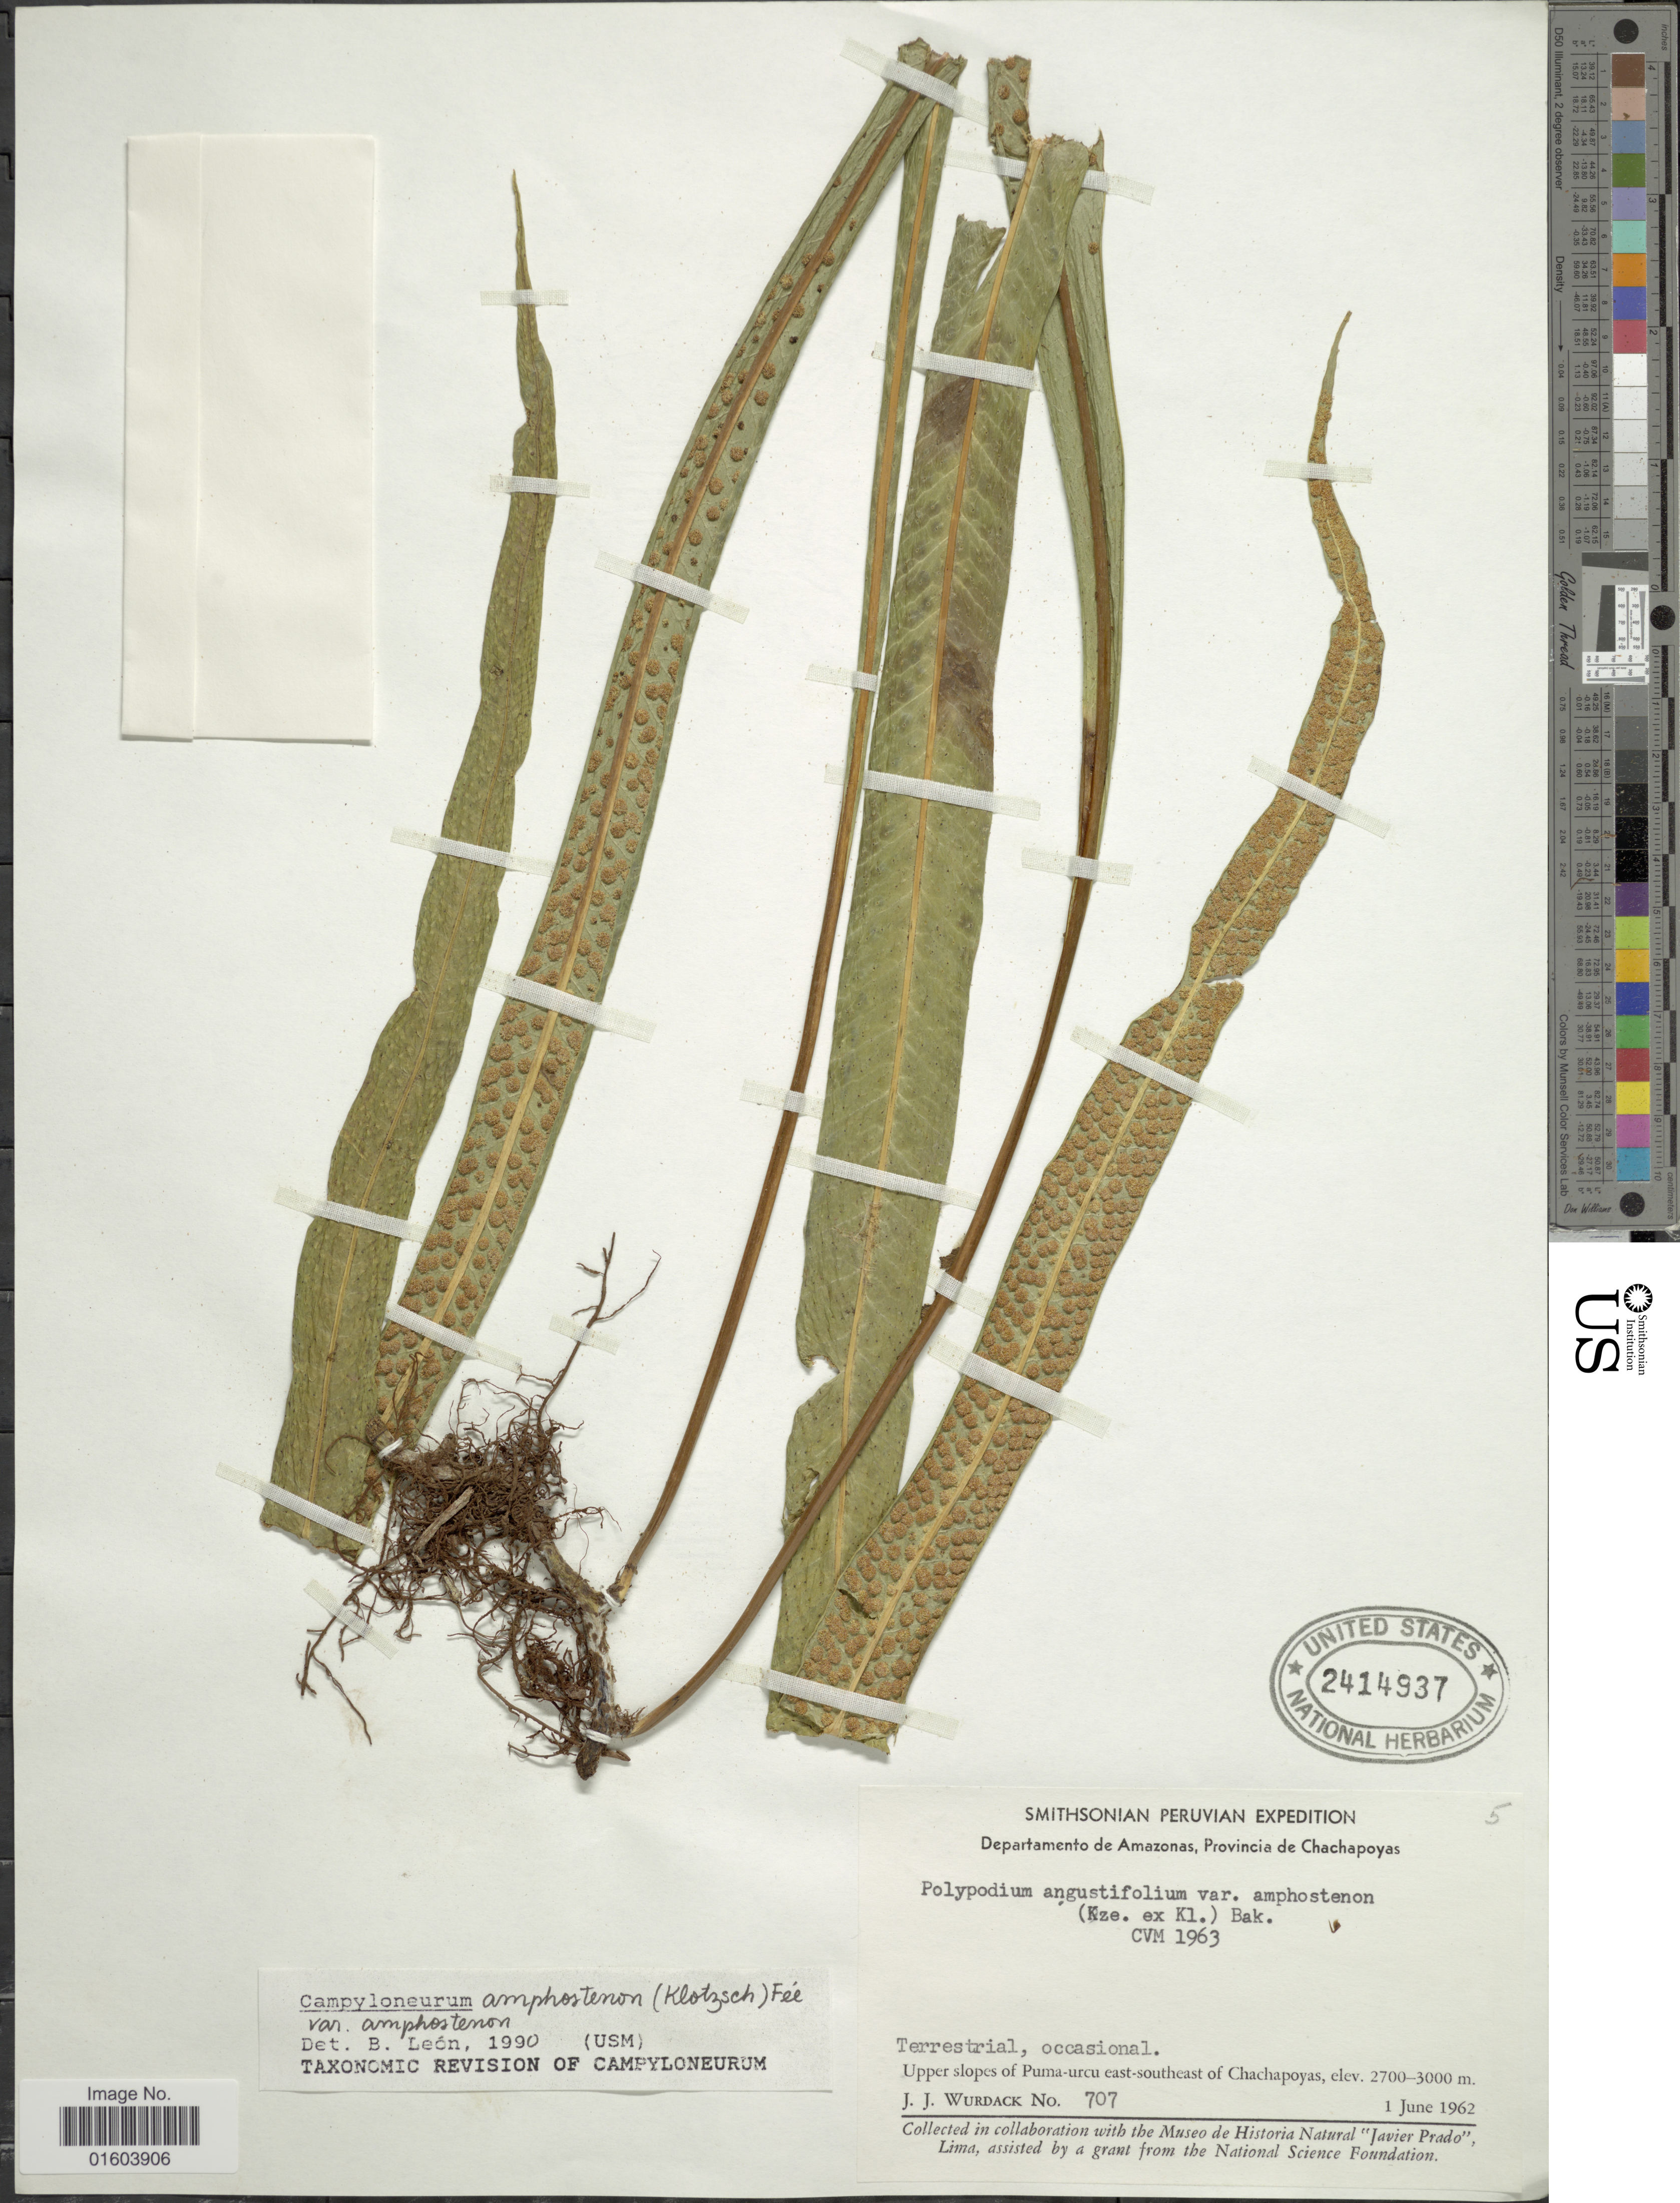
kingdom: Plantae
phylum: Tracheophyta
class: Polypodiopsida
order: Polypodiales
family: Polypodiaceae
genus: Campyloneurum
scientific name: Campyloneurum amphostenon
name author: (Kunze ex Klotzsch) Fée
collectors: J. J. Wurdack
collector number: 707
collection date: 1962-06-01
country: Peru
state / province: Amazonas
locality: Departament de Amazonas, Provincia de Chachapoyas, Upper slopes of Puma-urcu east of Chachapoyas.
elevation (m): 2700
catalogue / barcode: US 2414937